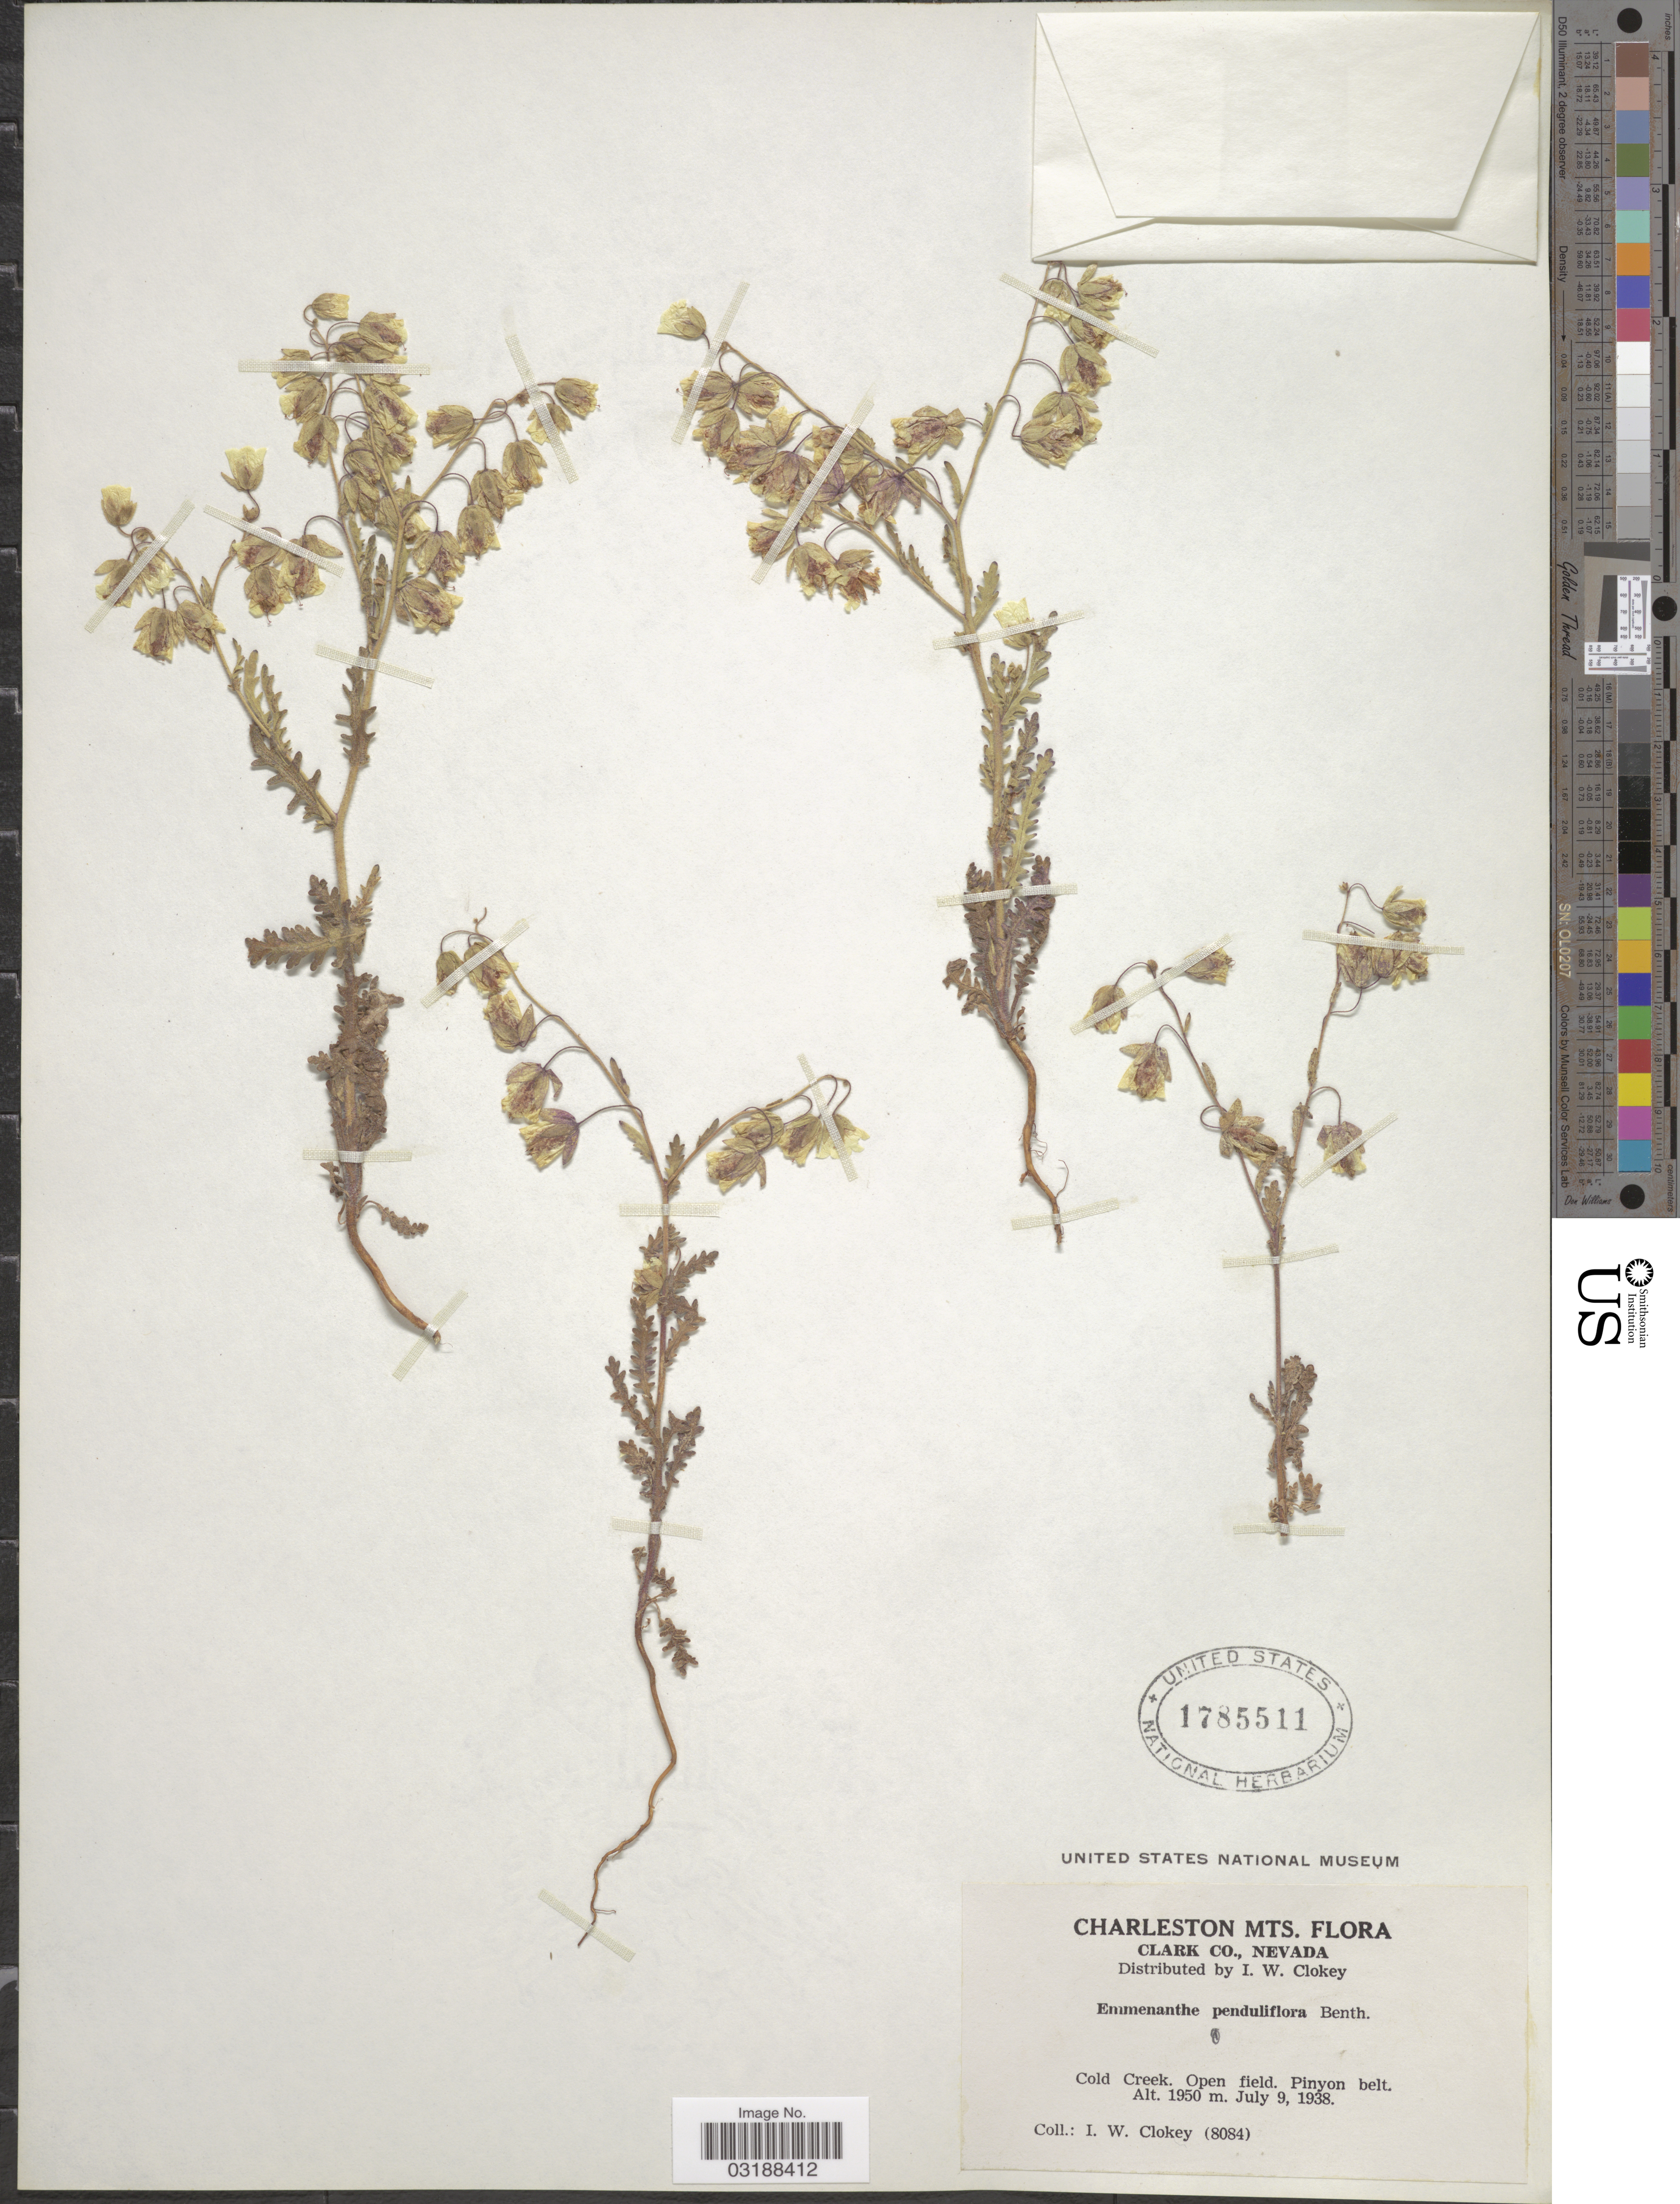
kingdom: Plantae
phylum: Tracheophyta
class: Magnoliopsida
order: Boraginales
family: Hydrophyllaceae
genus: Emmenanthe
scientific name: Emmenanthe penduliflora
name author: Benth.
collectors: I. W. Clokey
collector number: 8084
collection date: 1938-07-09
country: United States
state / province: Nevada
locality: Charleston Mts. Clark Co. Cold Creek. Open field. Pinyon belt.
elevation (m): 1950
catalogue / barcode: US 1785511